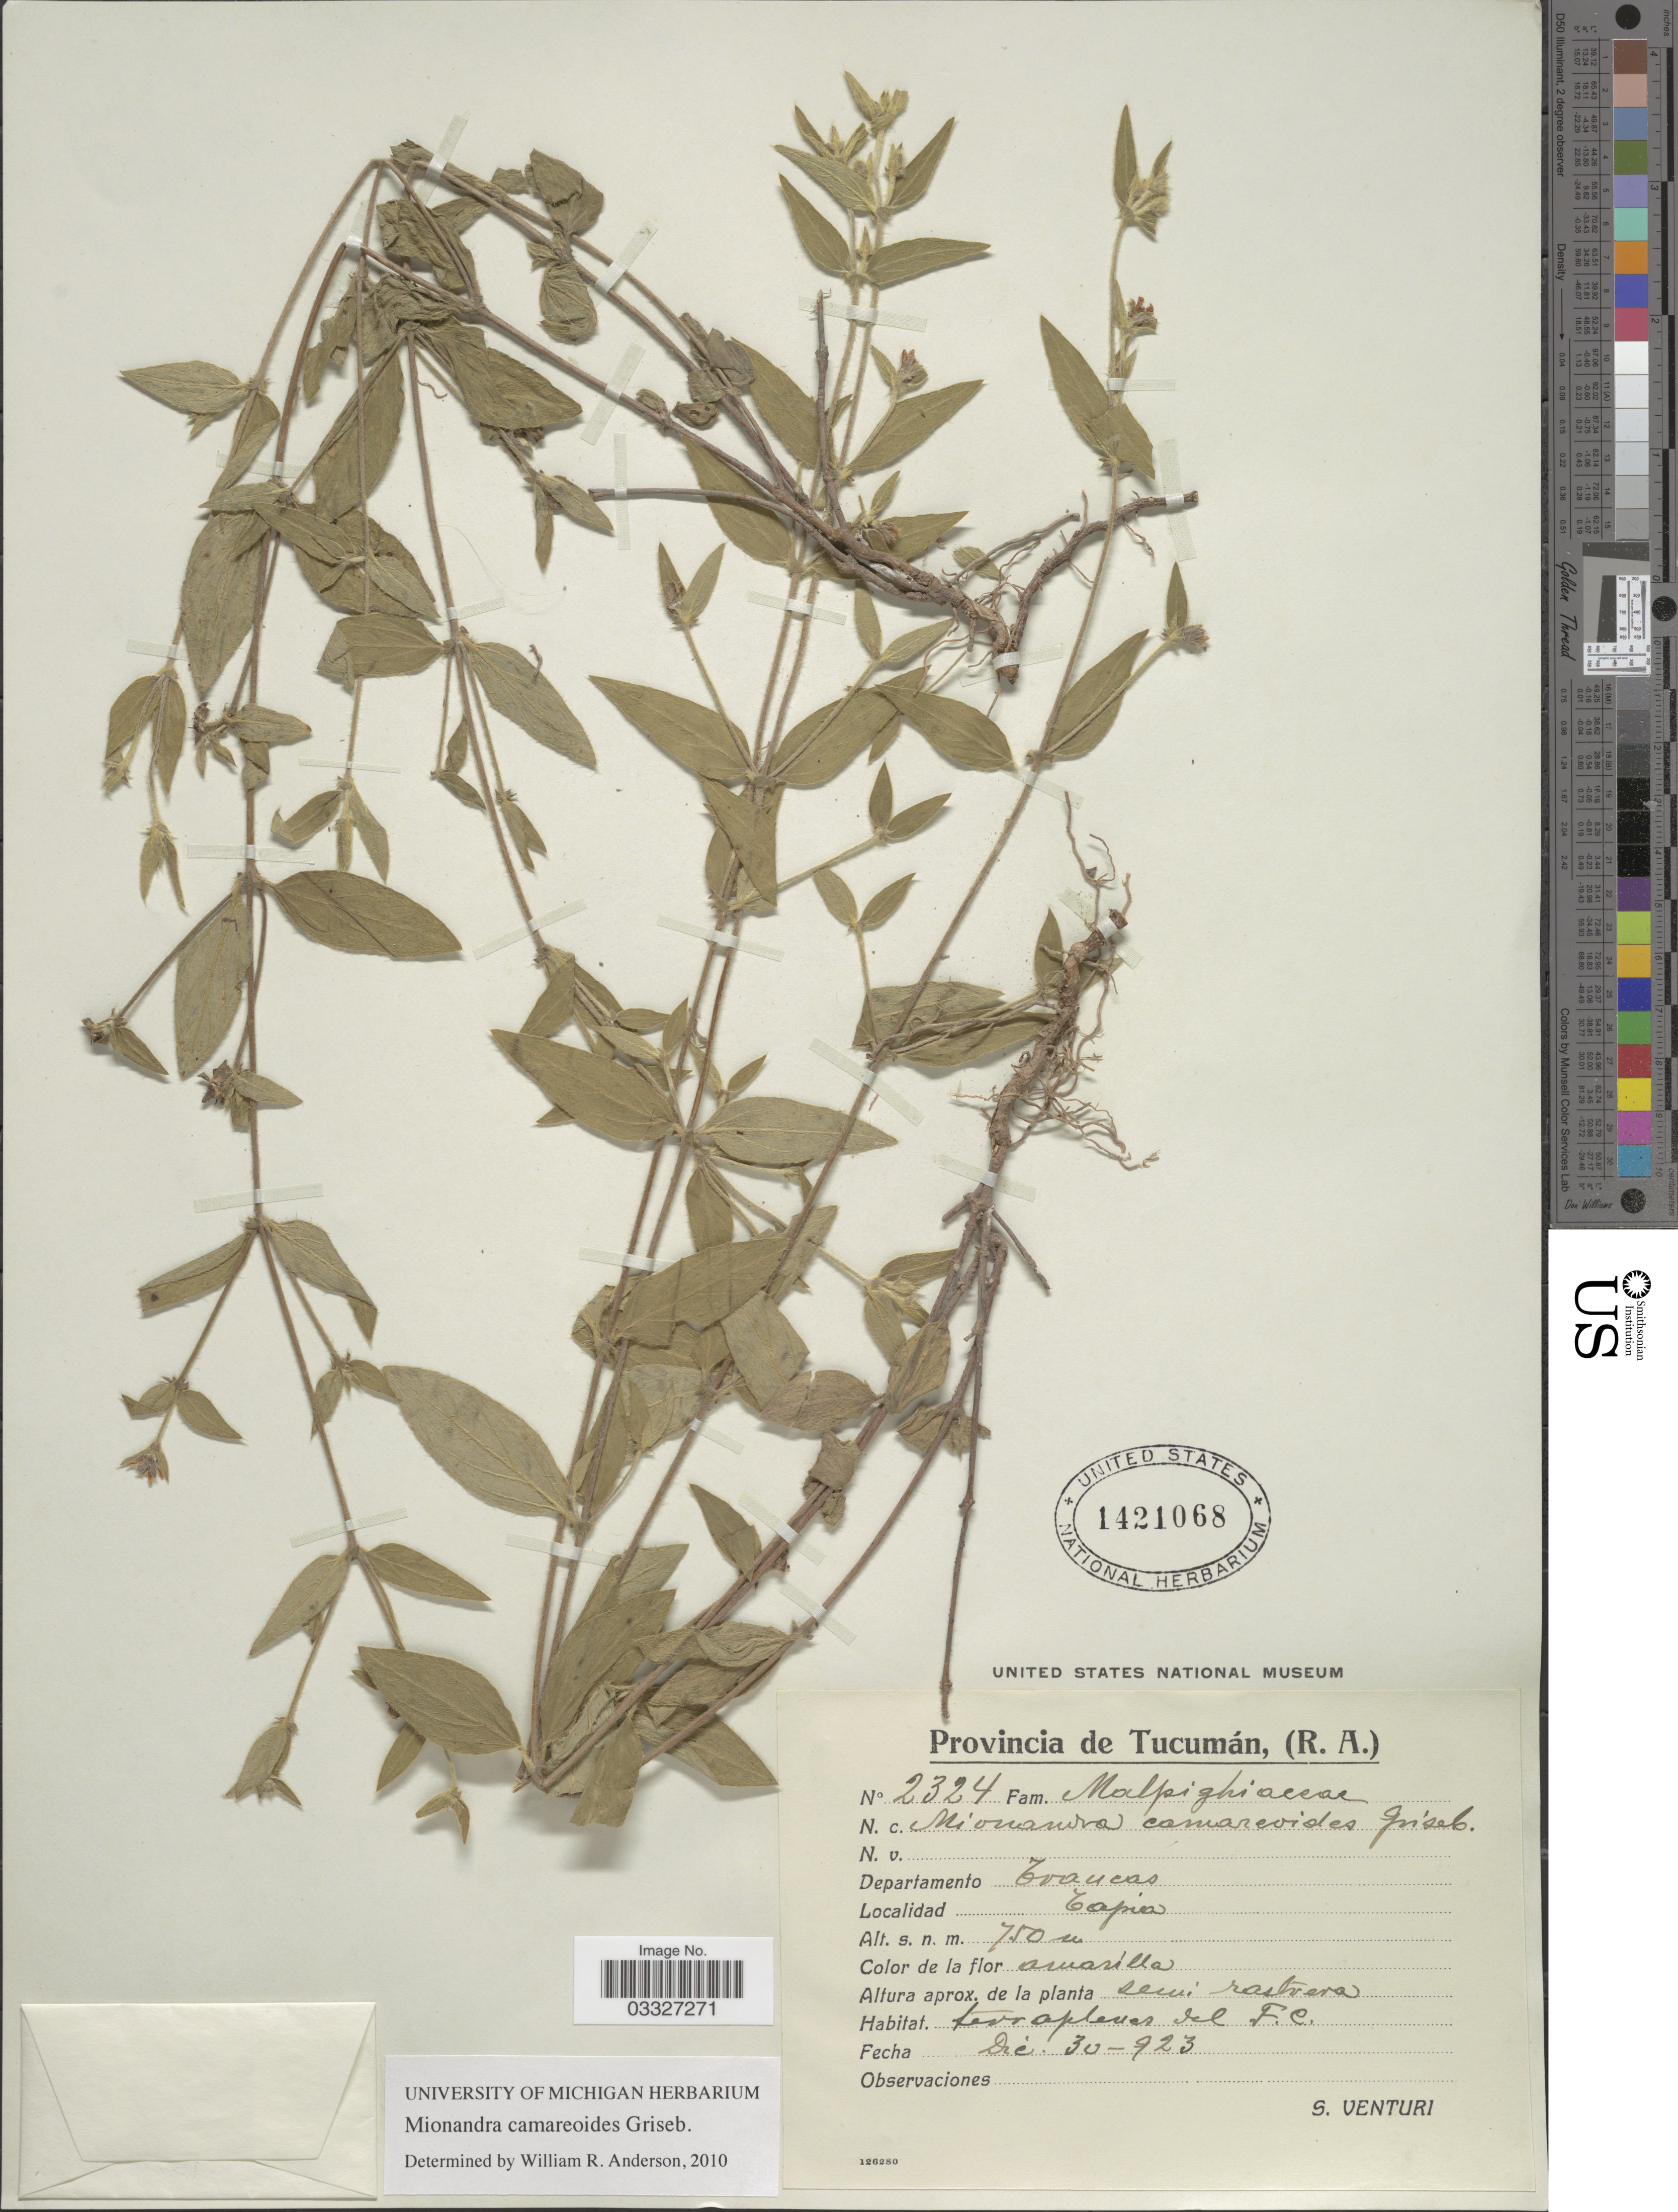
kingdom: Plantae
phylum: Tracheophyta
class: Magnoliopsida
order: Malpighiales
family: Malpighiaceae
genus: Mionandra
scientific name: Mionandra camareoides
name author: Griseb.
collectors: S. Venturi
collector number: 2324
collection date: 1923-12-30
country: Argentina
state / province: Tucuman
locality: Departamento Trancas. Tapia.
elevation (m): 750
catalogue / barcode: US 1421068